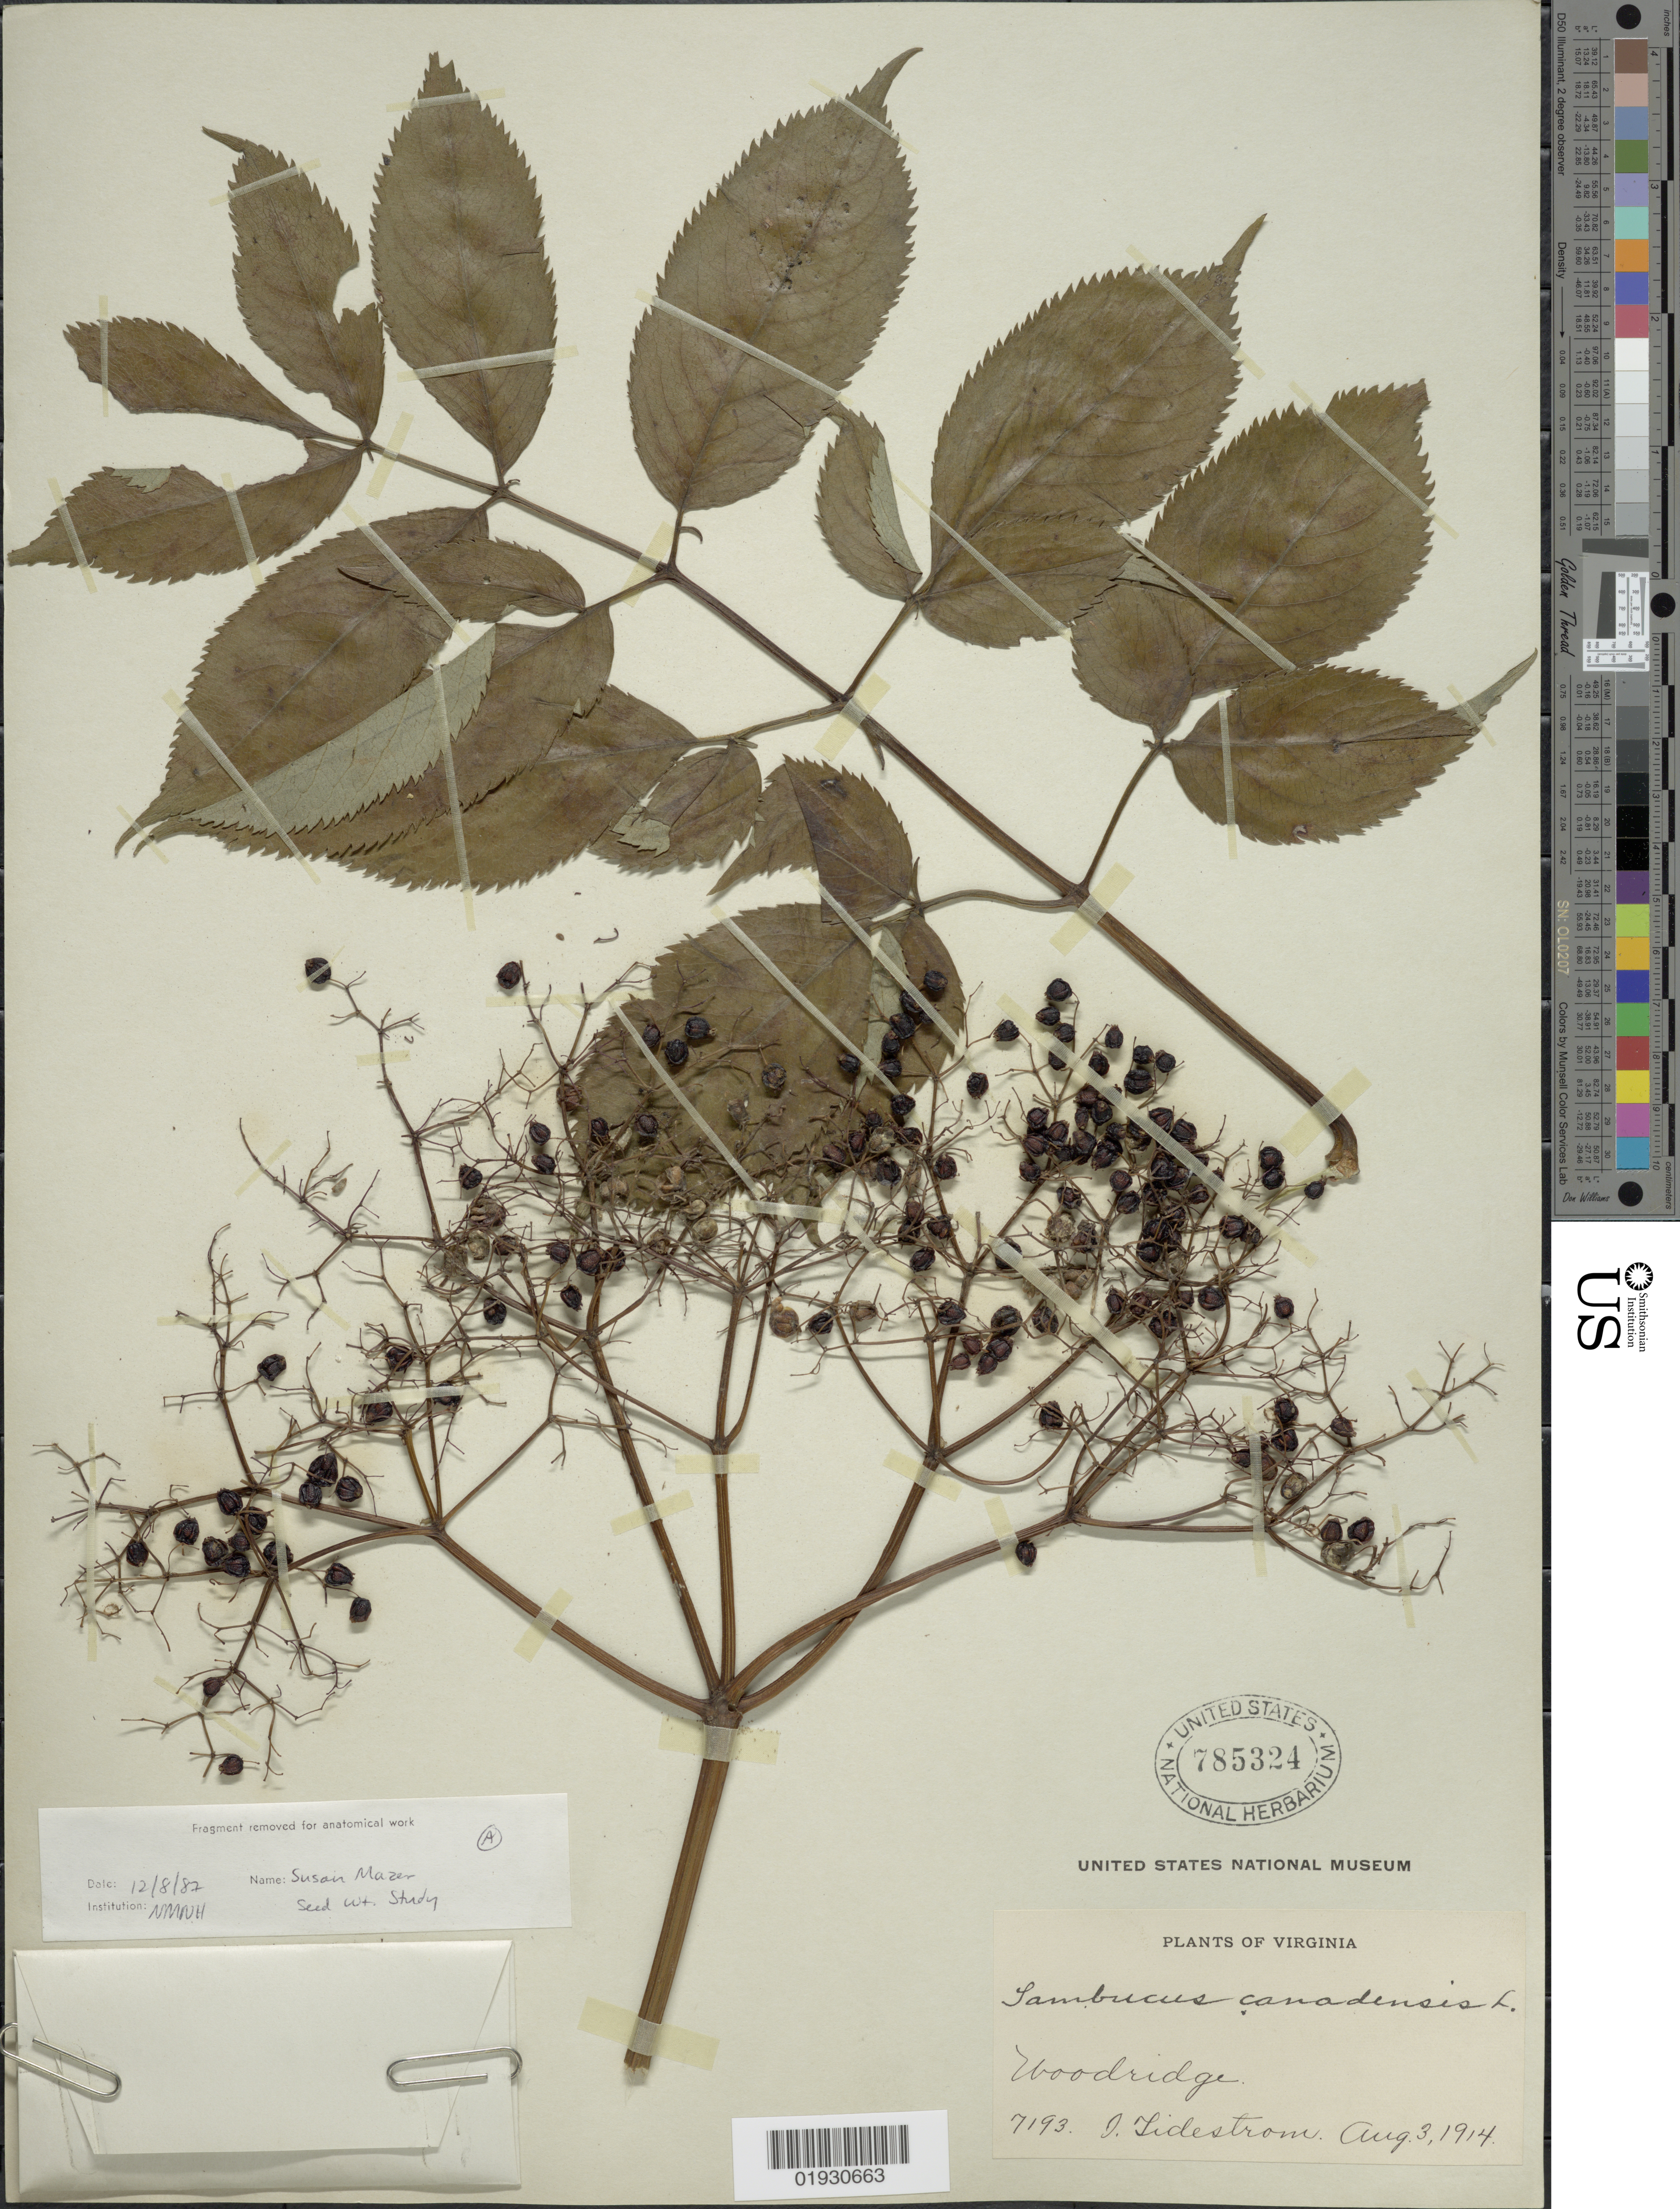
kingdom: Plantae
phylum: Tracheophyta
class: Magnoliopsida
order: Dipsacales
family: Viburnaceae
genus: Sambucus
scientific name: Sambucus canadensis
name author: L.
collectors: I. F. Tidestrom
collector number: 7193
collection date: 1914-08-03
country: United States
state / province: Virginia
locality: Woodridge.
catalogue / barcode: US 785324